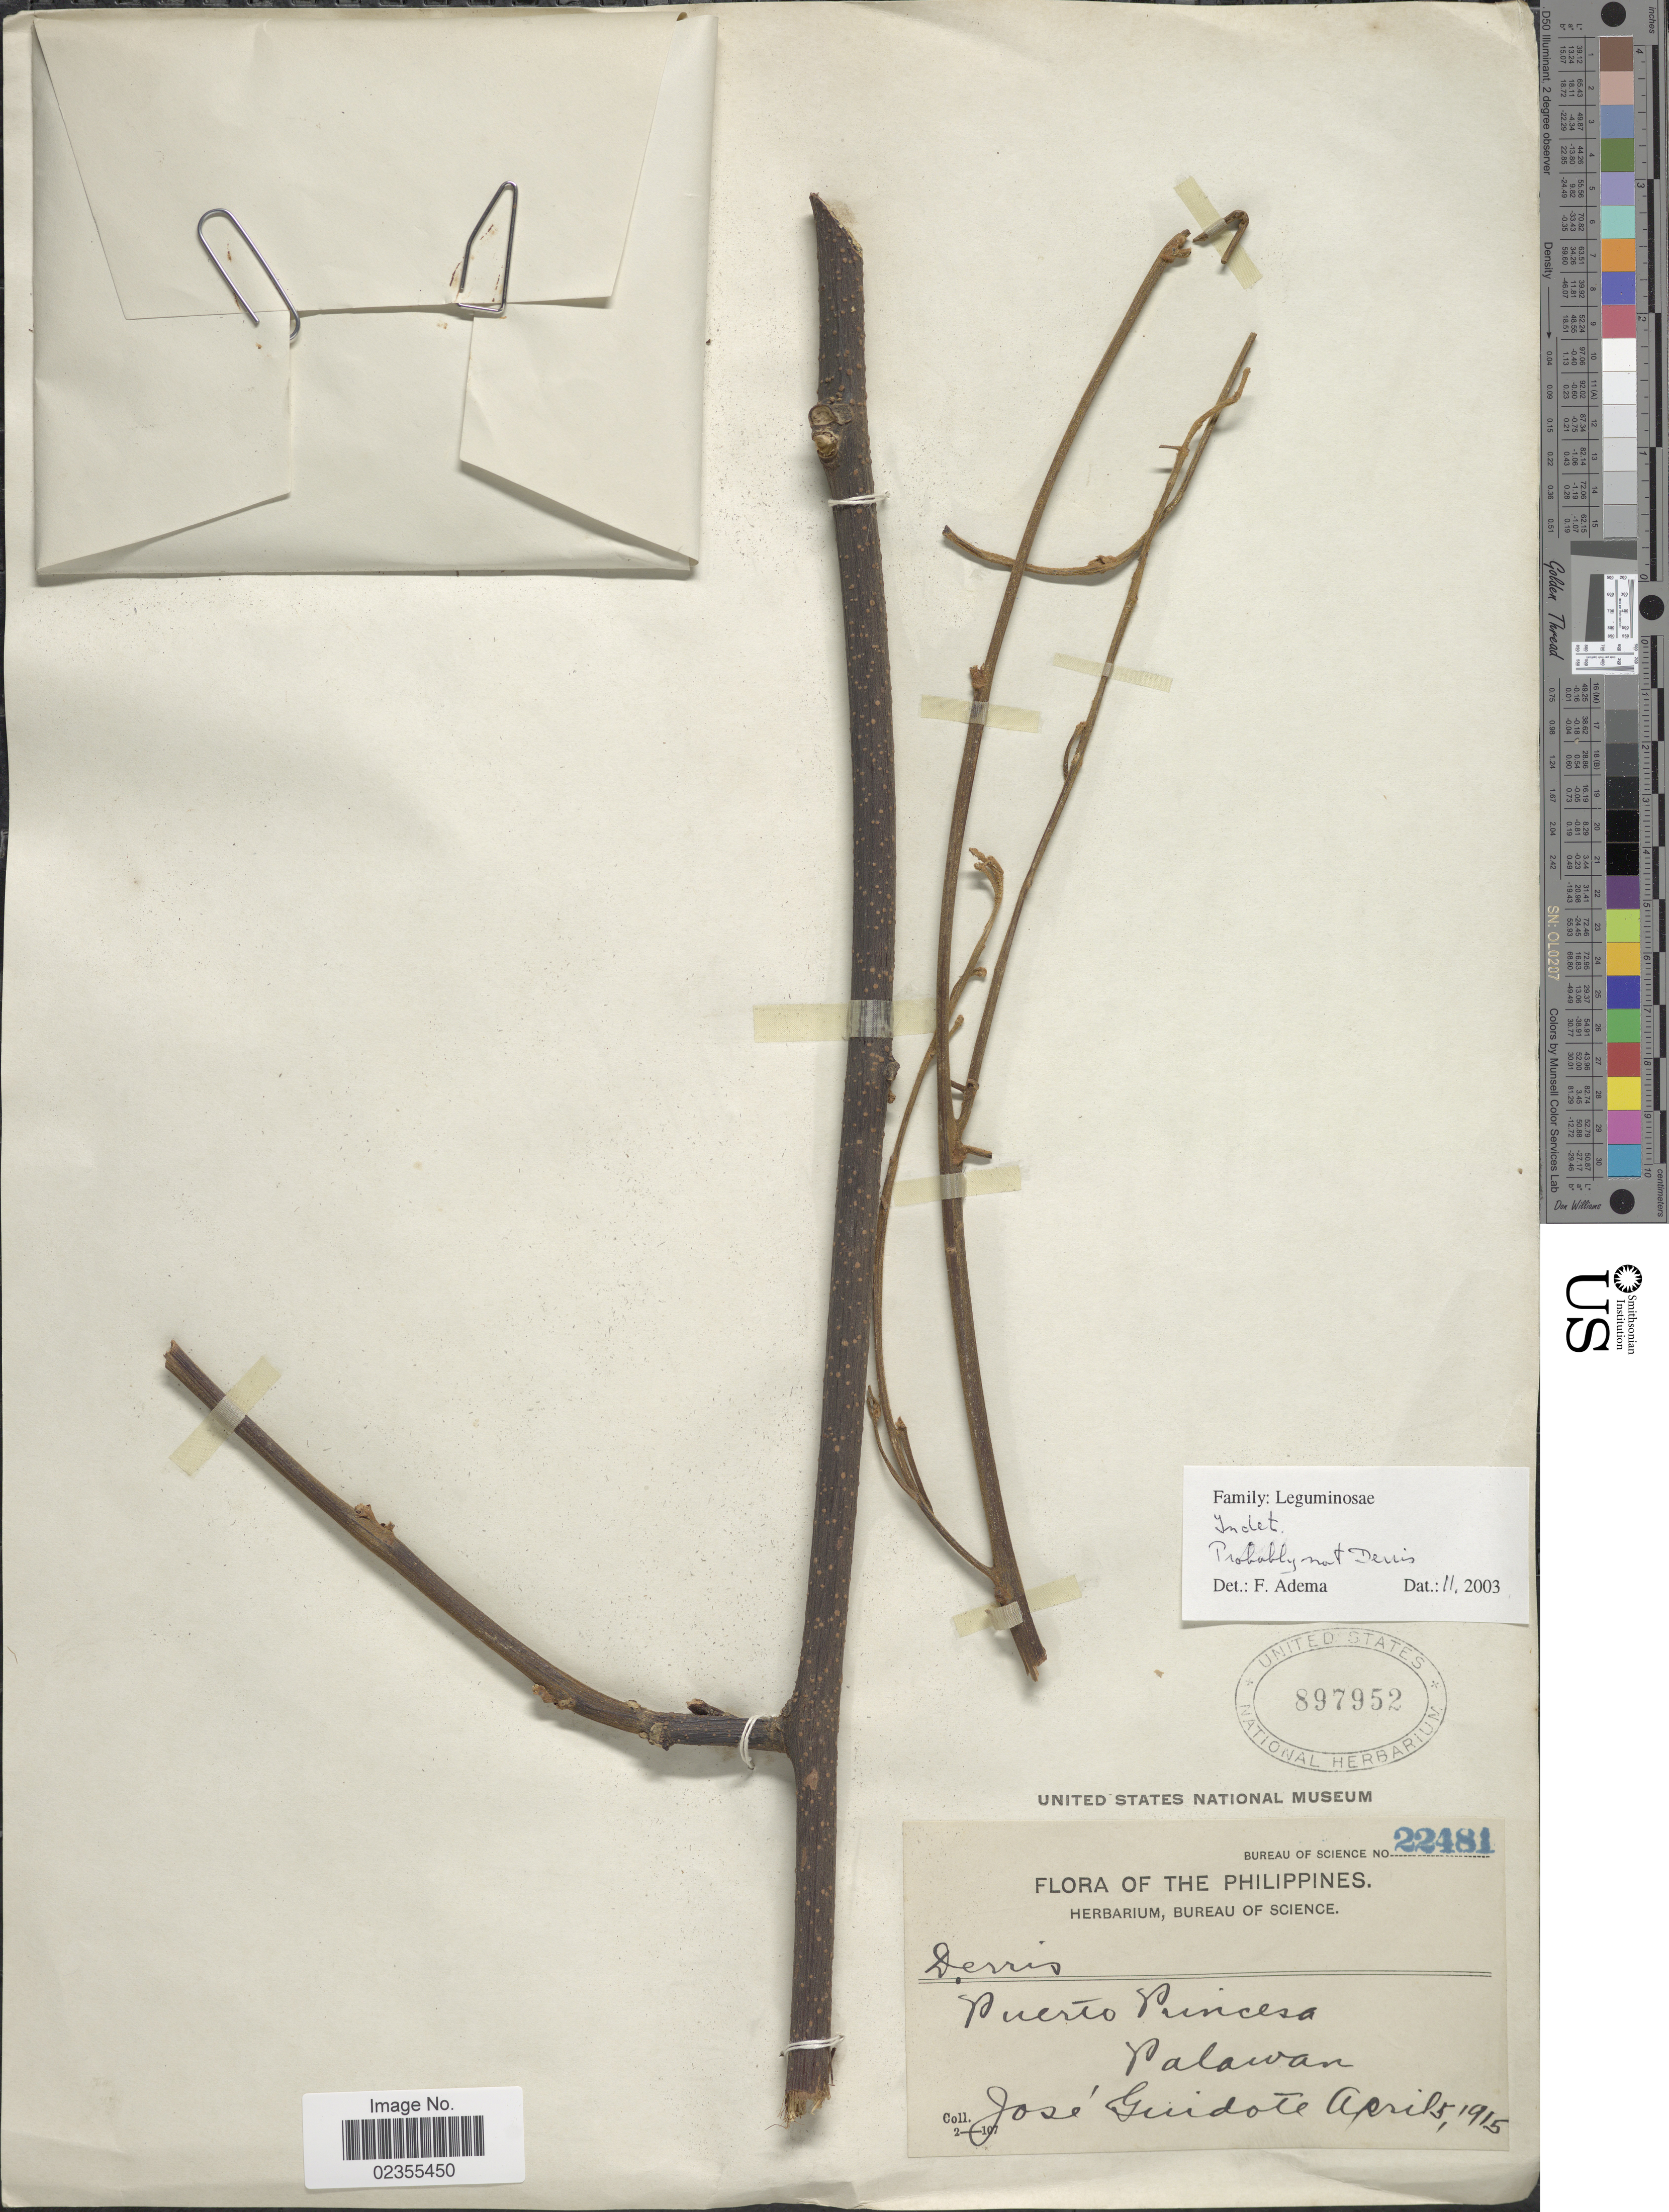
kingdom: Plantae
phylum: Tracheophyta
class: Magnoliopsida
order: Fabales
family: Fabaceae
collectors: J. Guidote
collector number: Bureau of Science 22481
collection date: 1915-04-05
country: Philippines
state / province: Mimaropa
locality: Puerto Princesa, Palawan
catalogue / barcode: US 897952